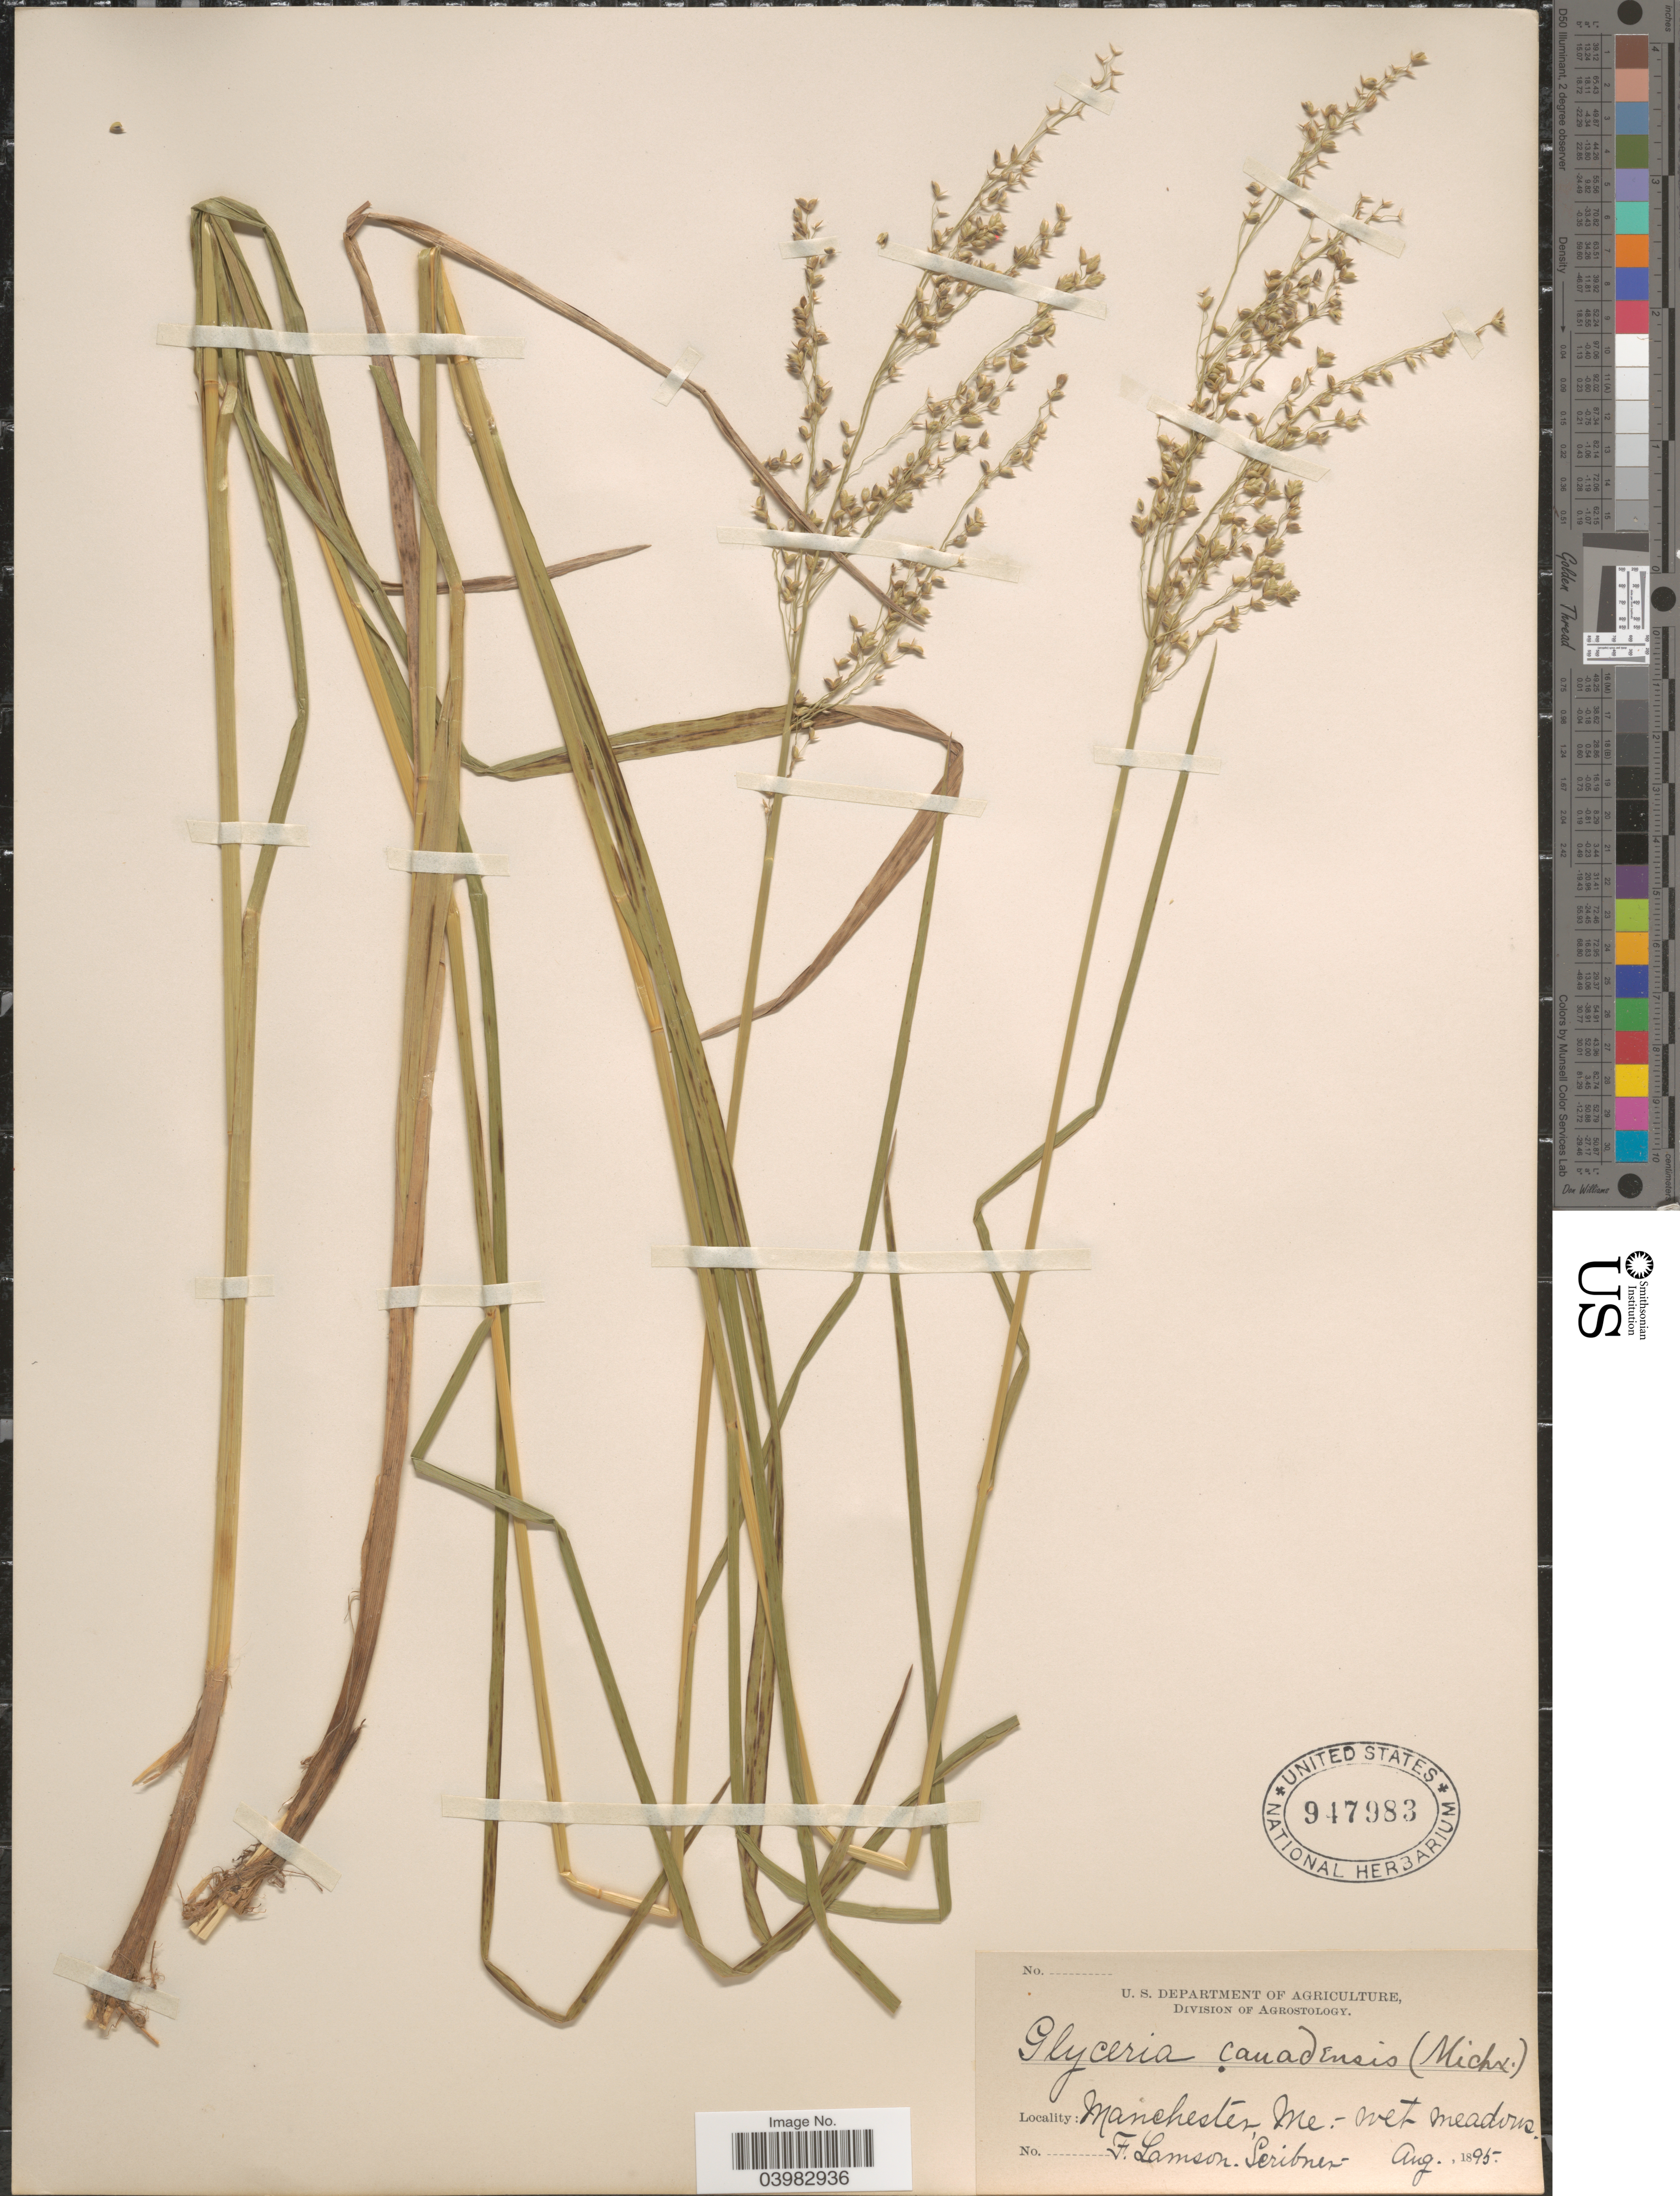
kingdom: Plantae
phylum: Tracheophyta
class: Liliopsida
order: Poales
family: Poaceae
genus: Glyceria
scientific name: Glyceria canadensis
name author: (Michx.) Trin.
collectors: F. Lamson-Scribner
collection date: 1895-08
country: United States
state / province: Maine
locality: Manchester.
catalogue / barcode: US 947983